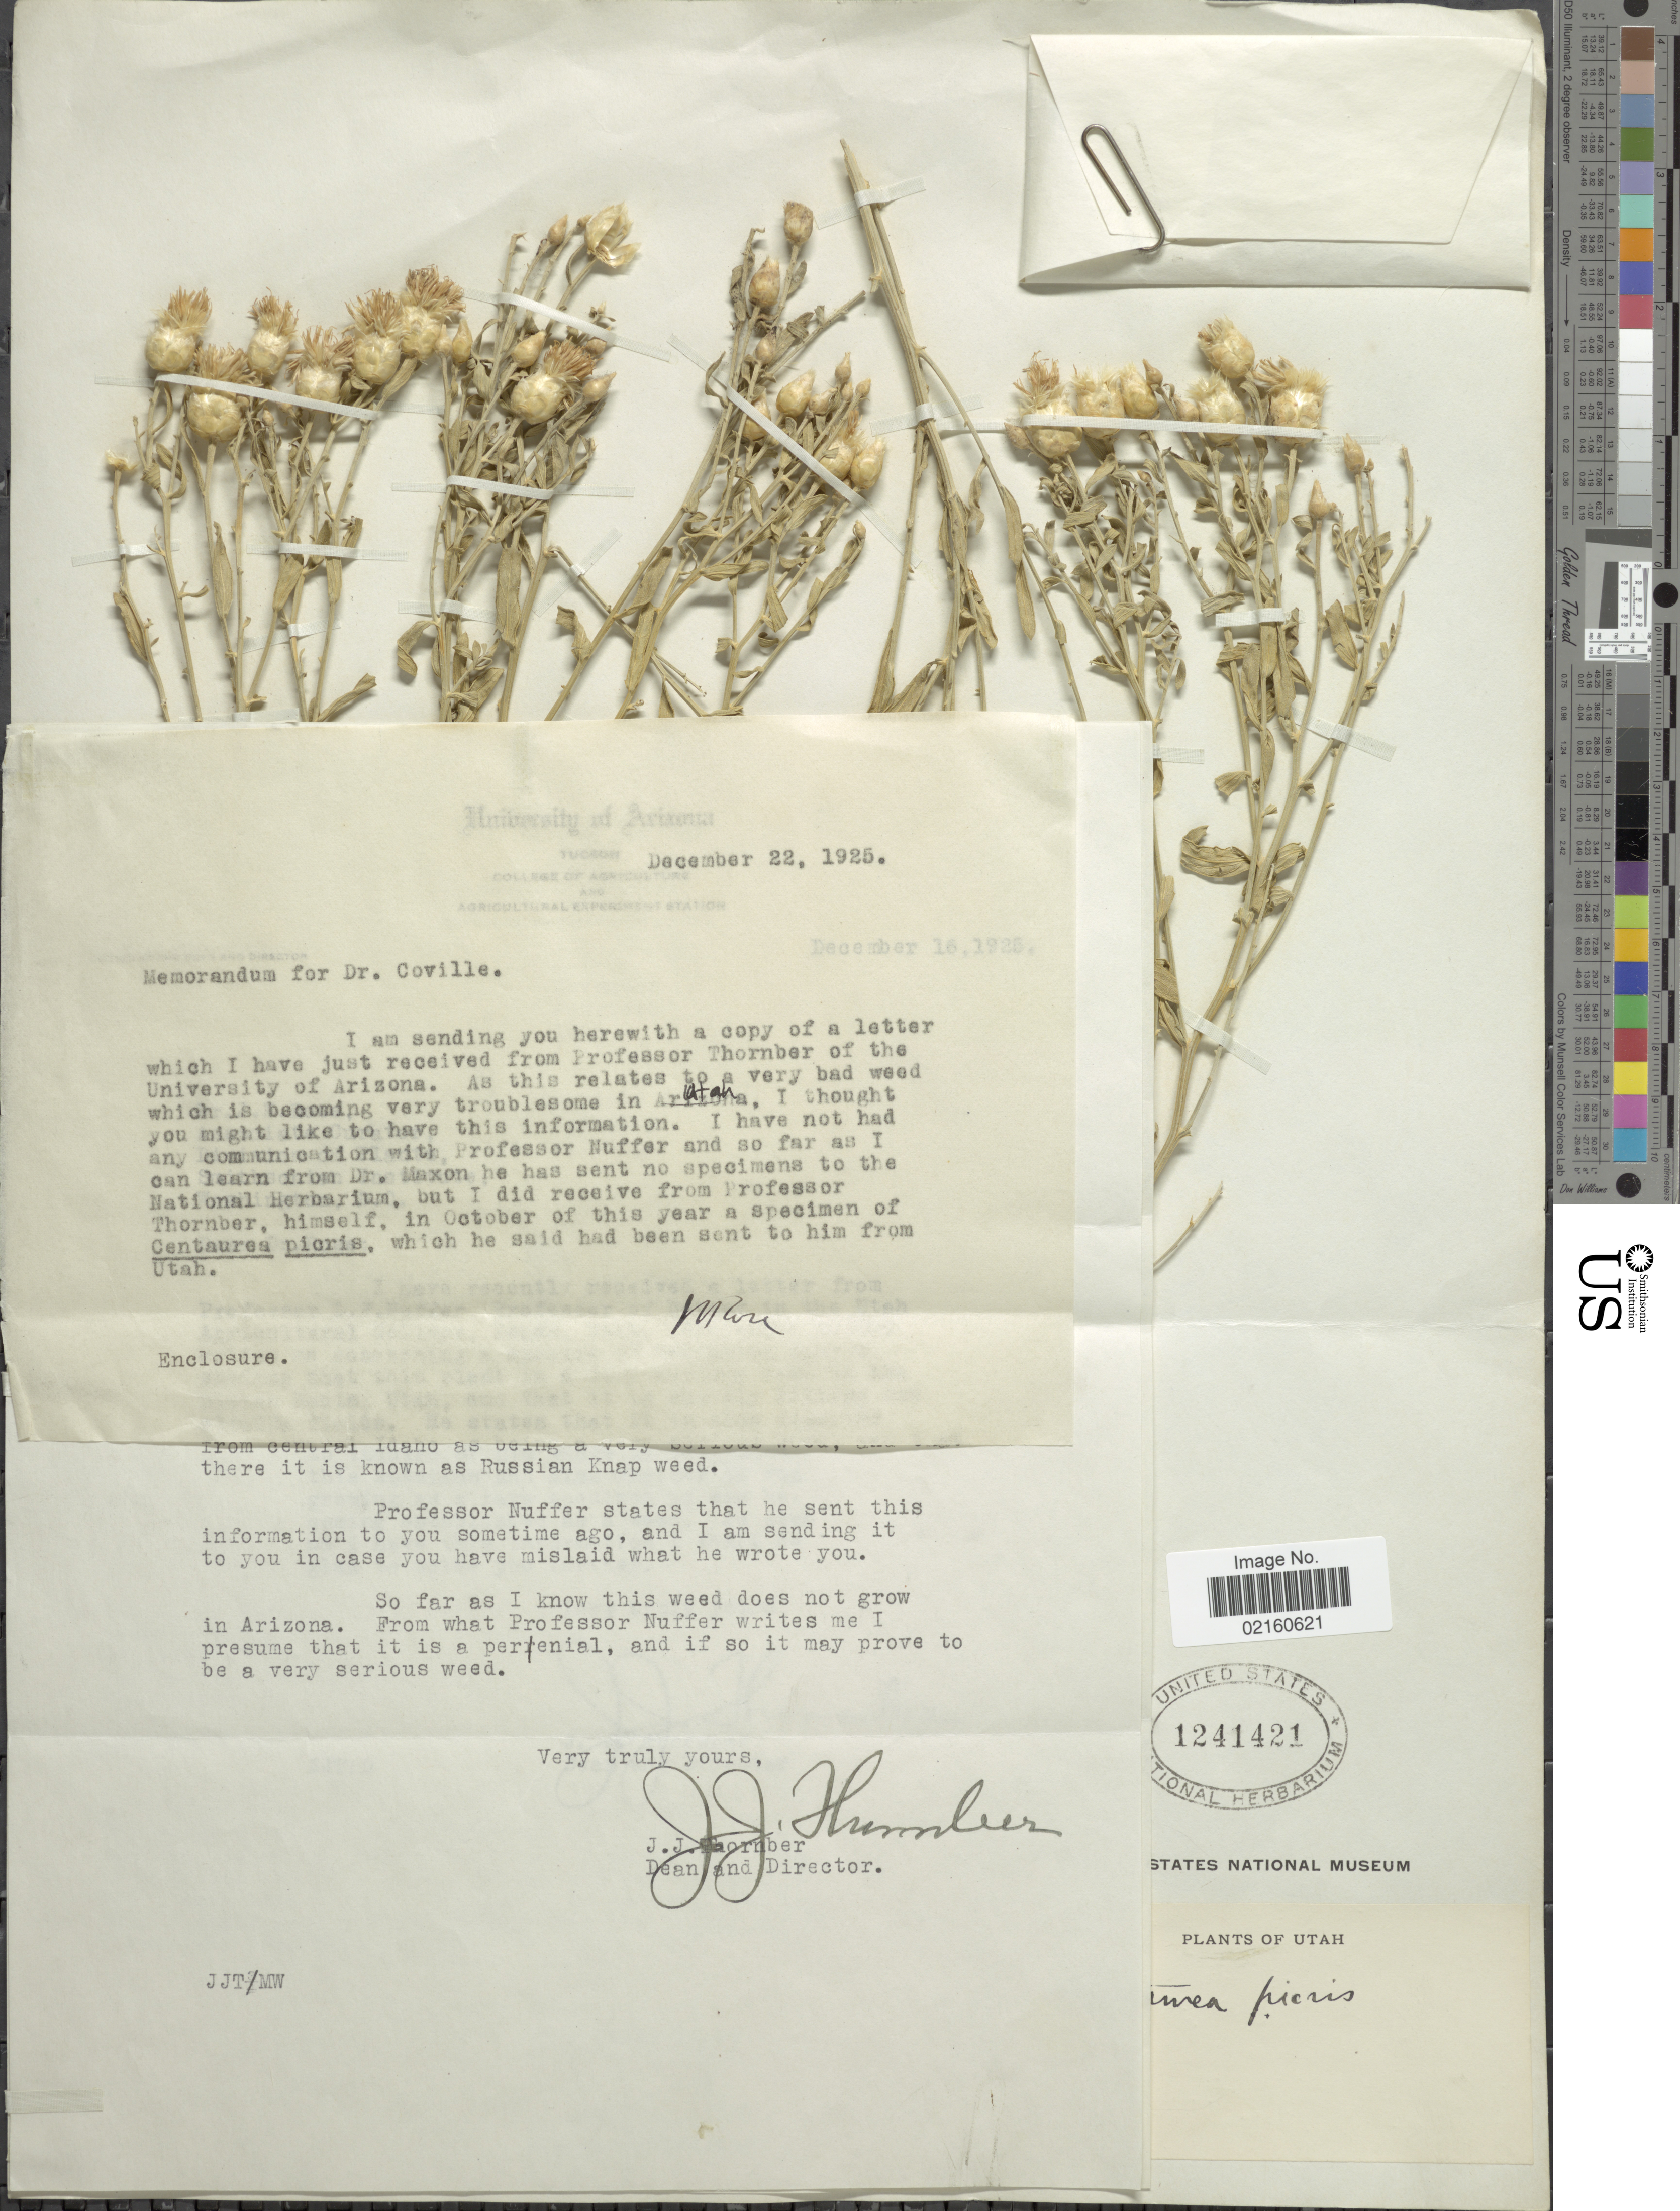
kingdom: Plantae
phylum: Tracheophyta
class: Magnoliopsida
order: Asterales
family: Asteraceae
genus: Rhaponticum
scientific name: Rhaponticum repens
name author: (L.) Hidalgo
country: United States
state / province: Utah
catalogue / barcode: US 1241421